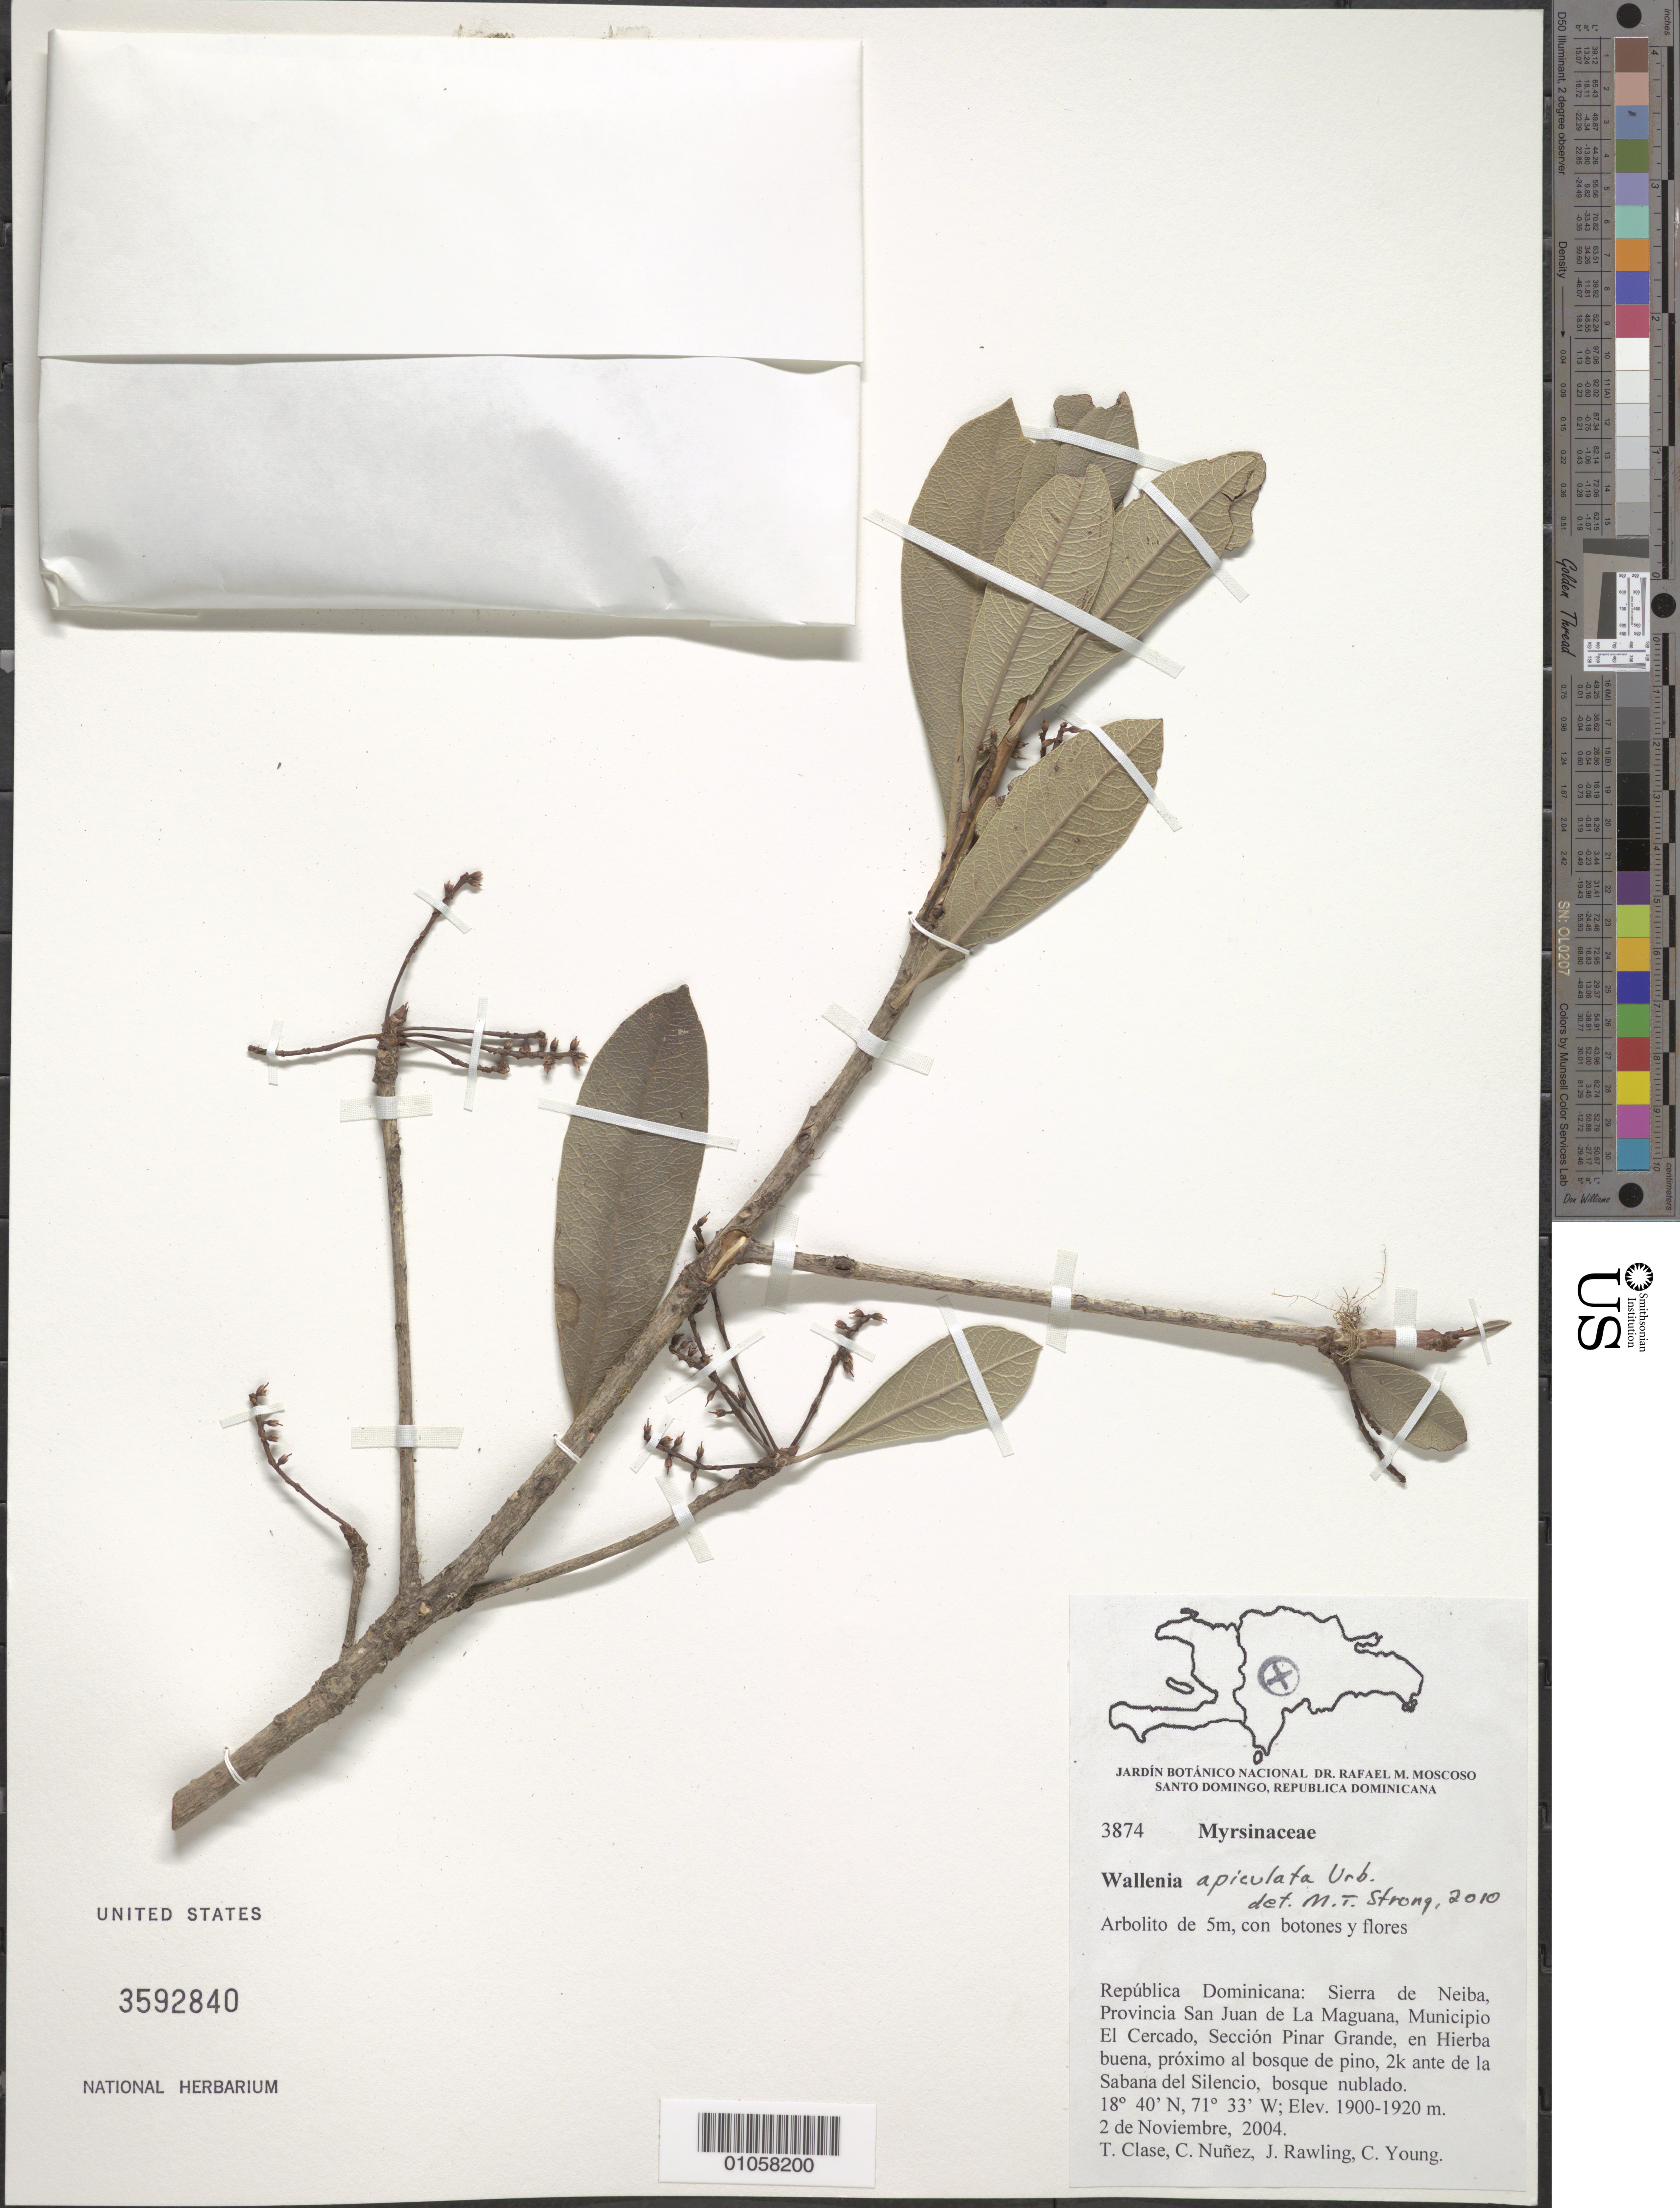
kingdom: Plantae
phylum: Tracheophyta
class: Magnoliopsida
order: Ericales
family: Primulaceae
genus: Wallenia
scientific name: Wallenia apiculata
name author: Urb.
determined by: Strong, M. T., (US), Smithsonian Institution - National Museum of Natural History (UNITED STATES)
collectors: T. Clase, C. Nunez, J. Rawling & C. Young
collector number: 3874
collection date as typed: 02 Nov 2004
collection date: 2004-11-02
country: Dominican Republic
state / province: San Juan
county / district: San Juan de la Maguana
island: Hispaniola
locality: Sierra de Neiba, Municipio El Cercado, Sección Pinar Grande, en Yerba buena, próximo al bosque de pino, 2 k ante de la Sabana del Silencio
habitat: Bosque nublado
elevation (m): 1900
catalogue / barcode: US 3592840